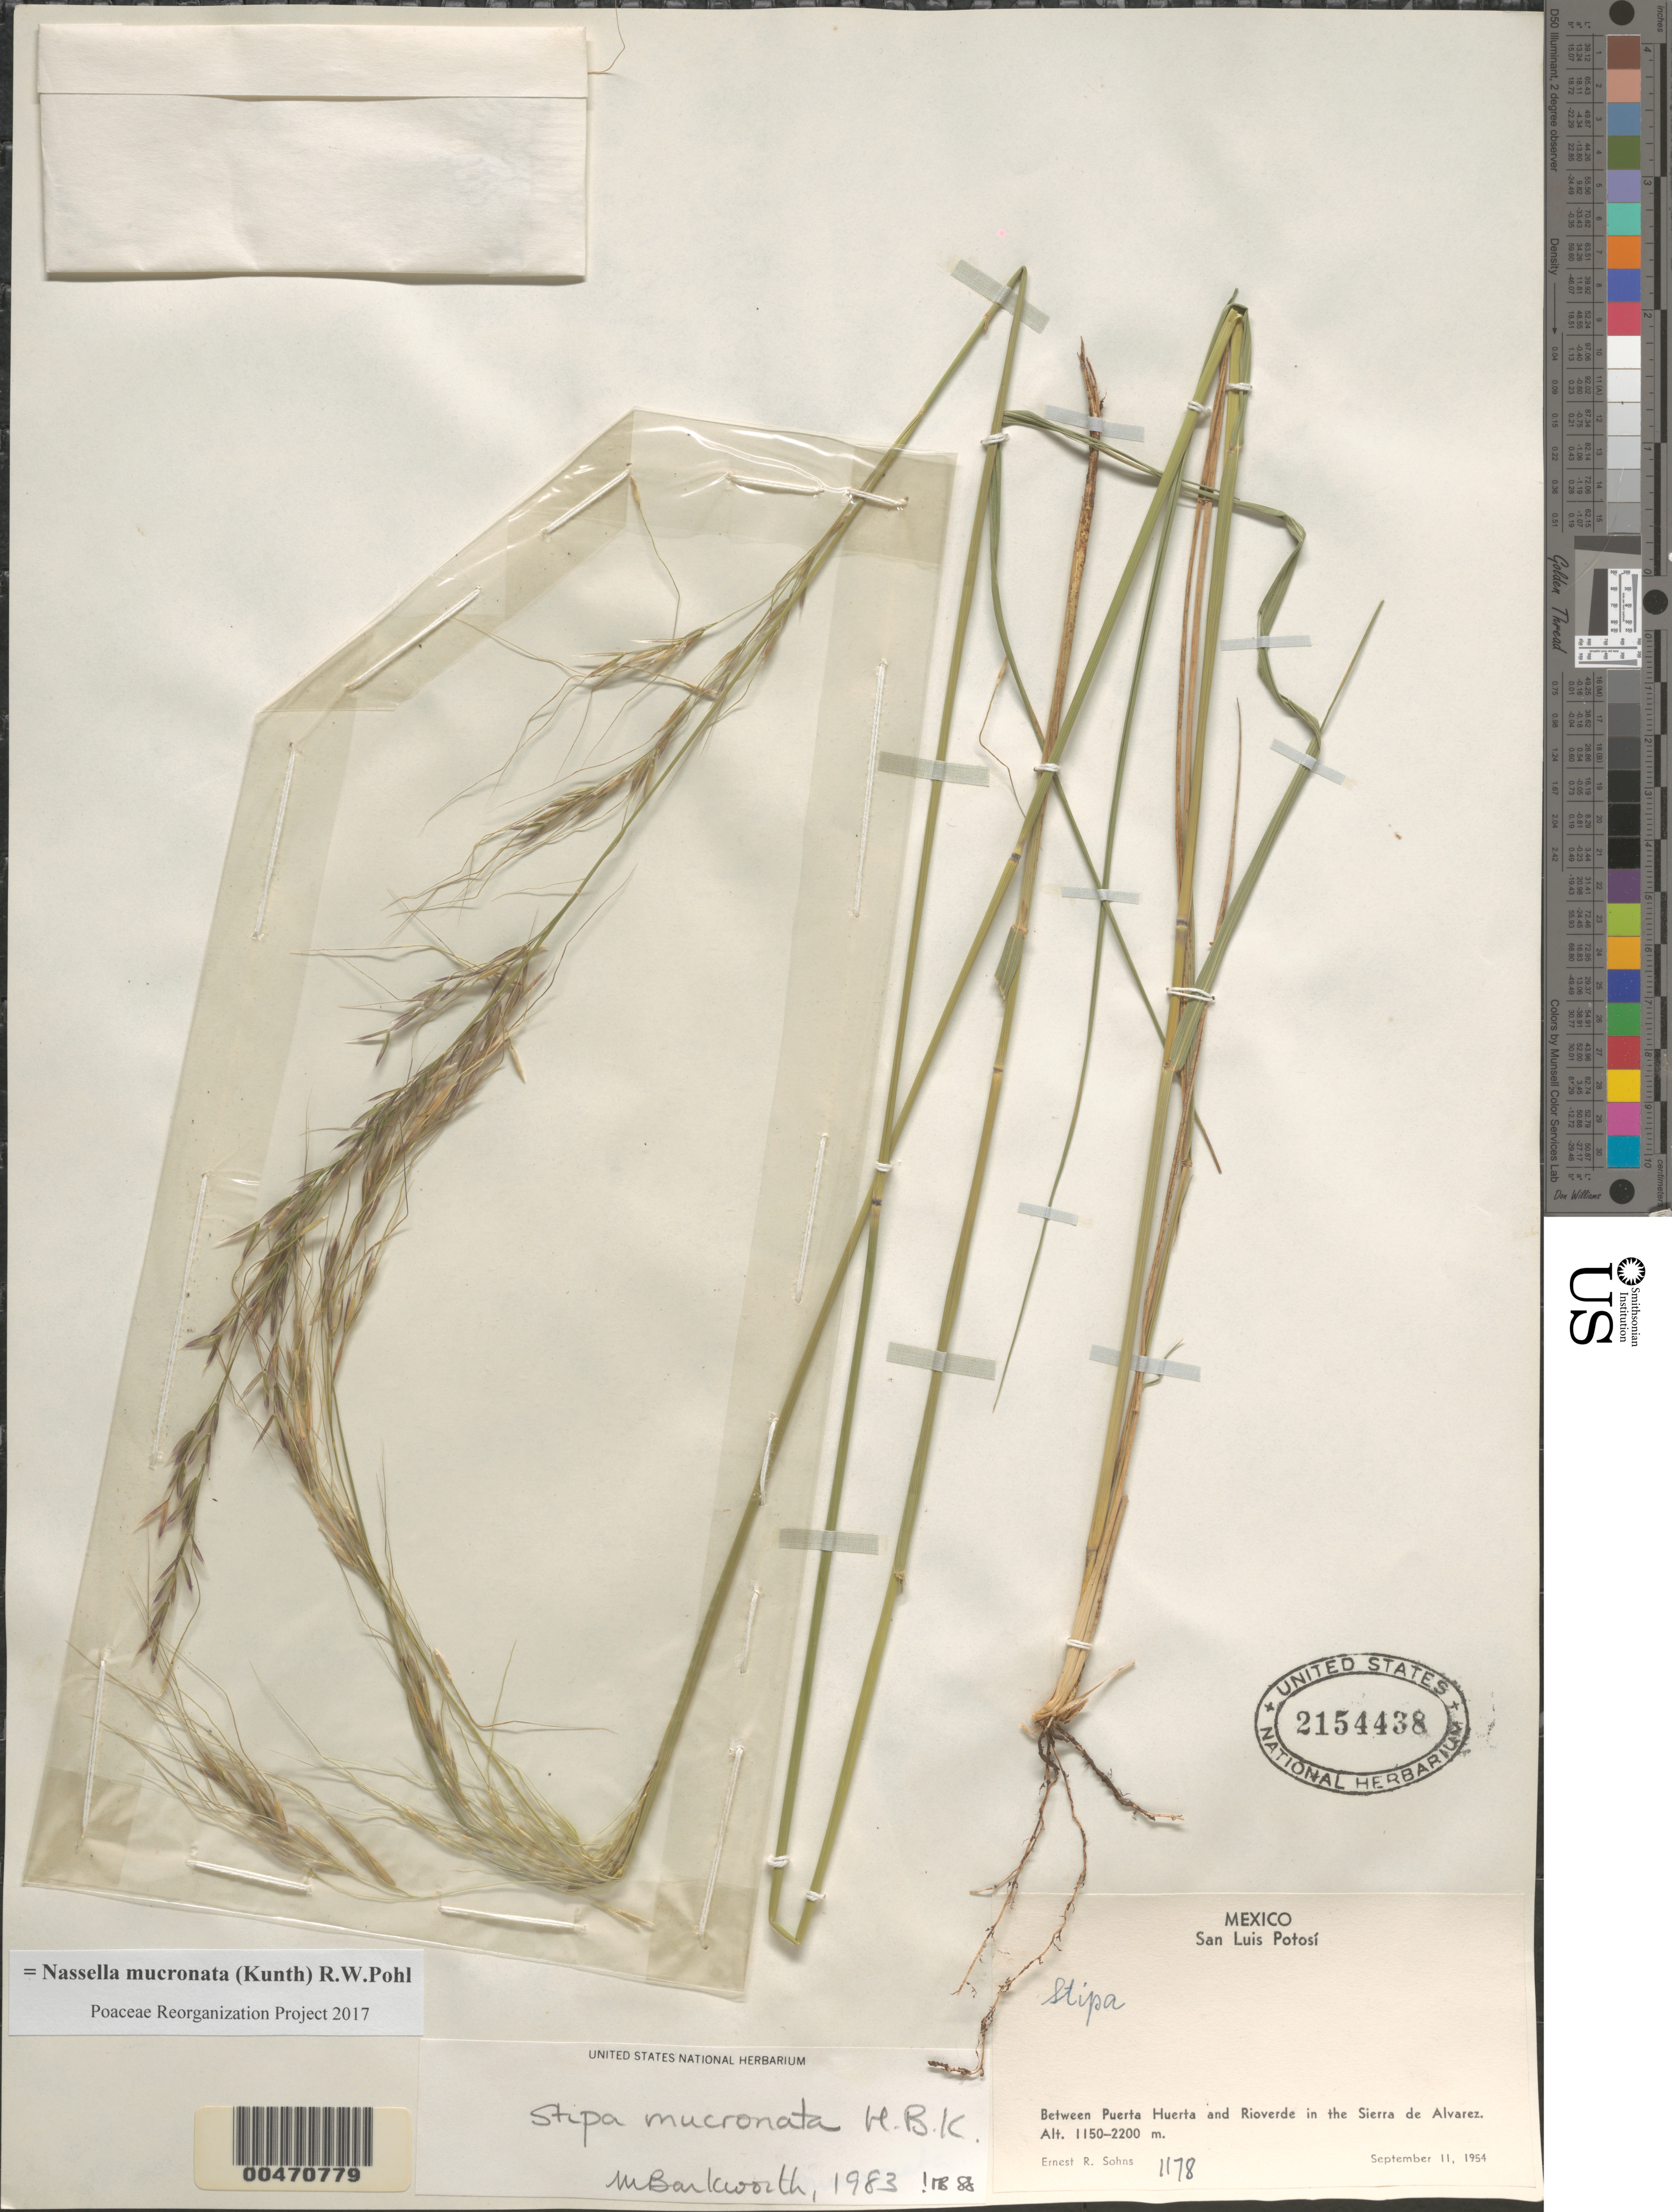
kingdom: Plantae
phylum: Tracheophyta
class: Liliopsida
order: Poales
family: Poaceae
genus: Nassella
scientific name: Nassella mucronata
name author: (Kunth) R.W. Pohl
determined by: Poaceae Reorganization Project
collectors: E. R. Sohns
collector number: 1178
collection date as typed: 11 Sep 1954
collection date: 1954-09-11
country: Mexico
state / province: San Luis Potosi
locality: Between Puerta Huerta & Rioverde in the Sierra de Alvarez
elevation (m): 1150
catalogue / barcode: US 2154438